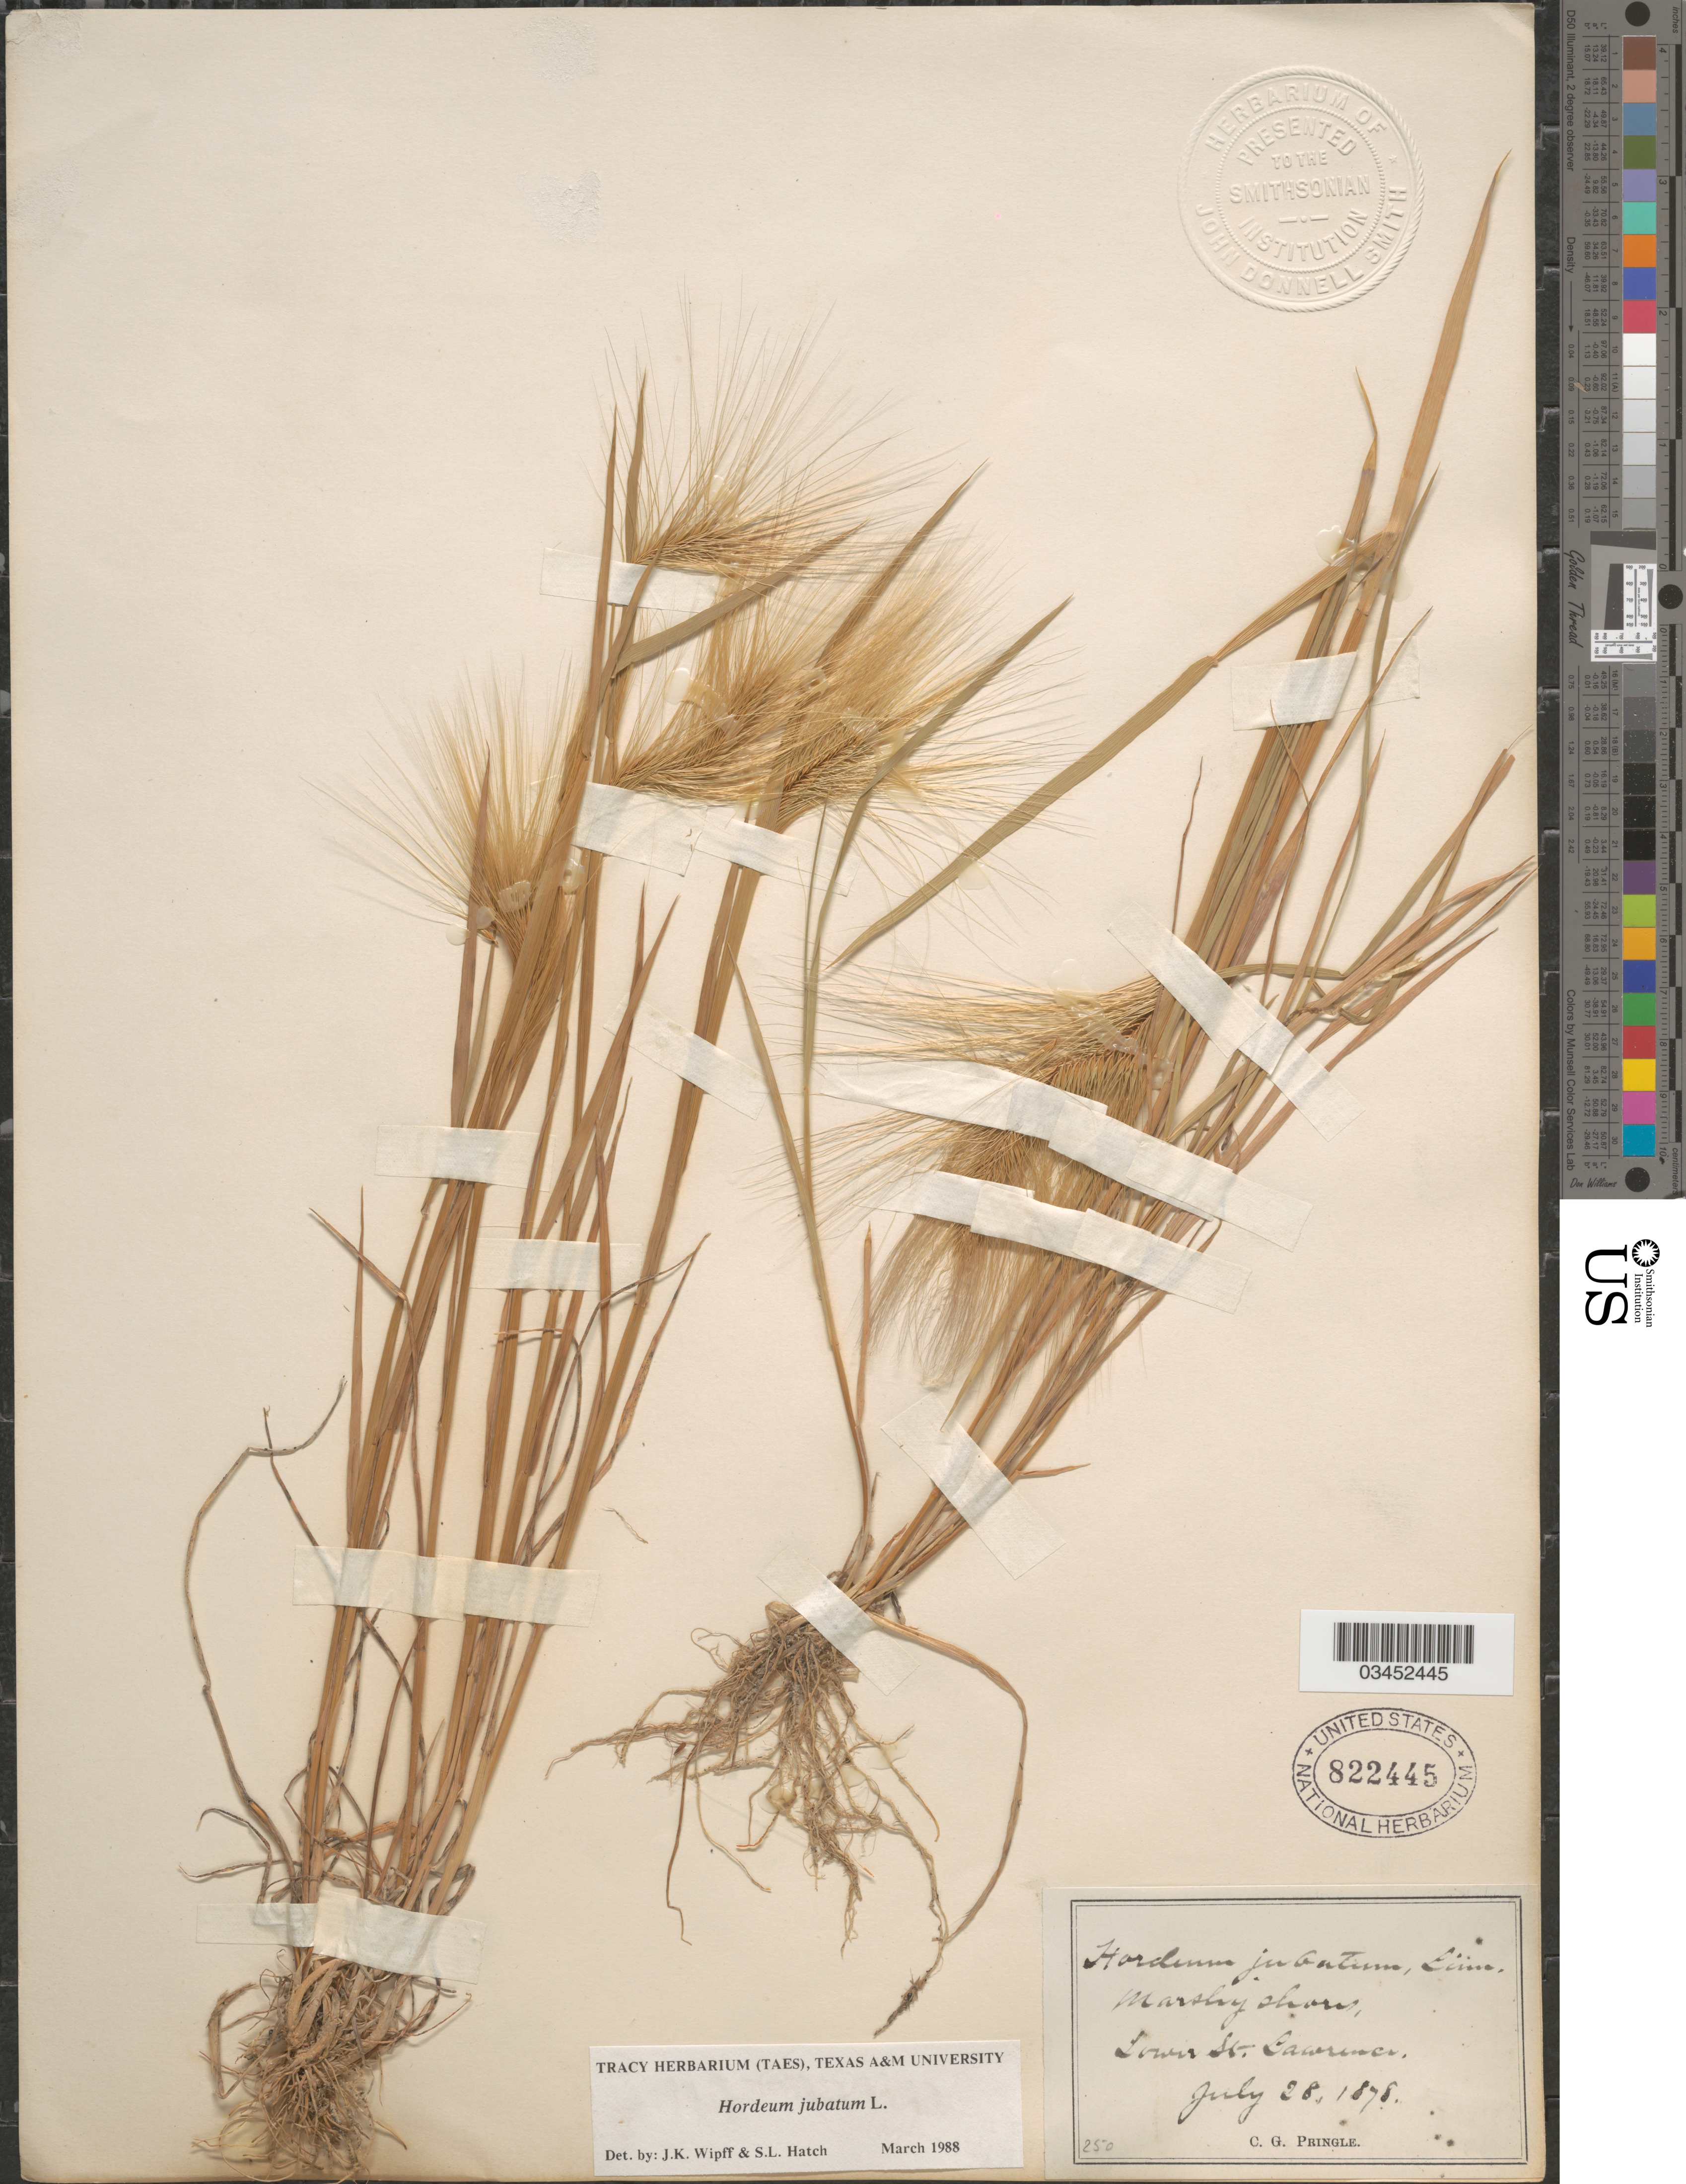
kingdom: Plantae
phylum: Tracheophyta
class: Liliopsida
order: Poales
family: Poaceae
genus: Hordeum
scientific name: Hordeum jubatum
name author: L.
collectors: C. G. Pringle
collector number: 250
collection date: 1878-07-28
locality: Marshy shores, Lower St. Lawrence.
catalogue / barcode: US 822445